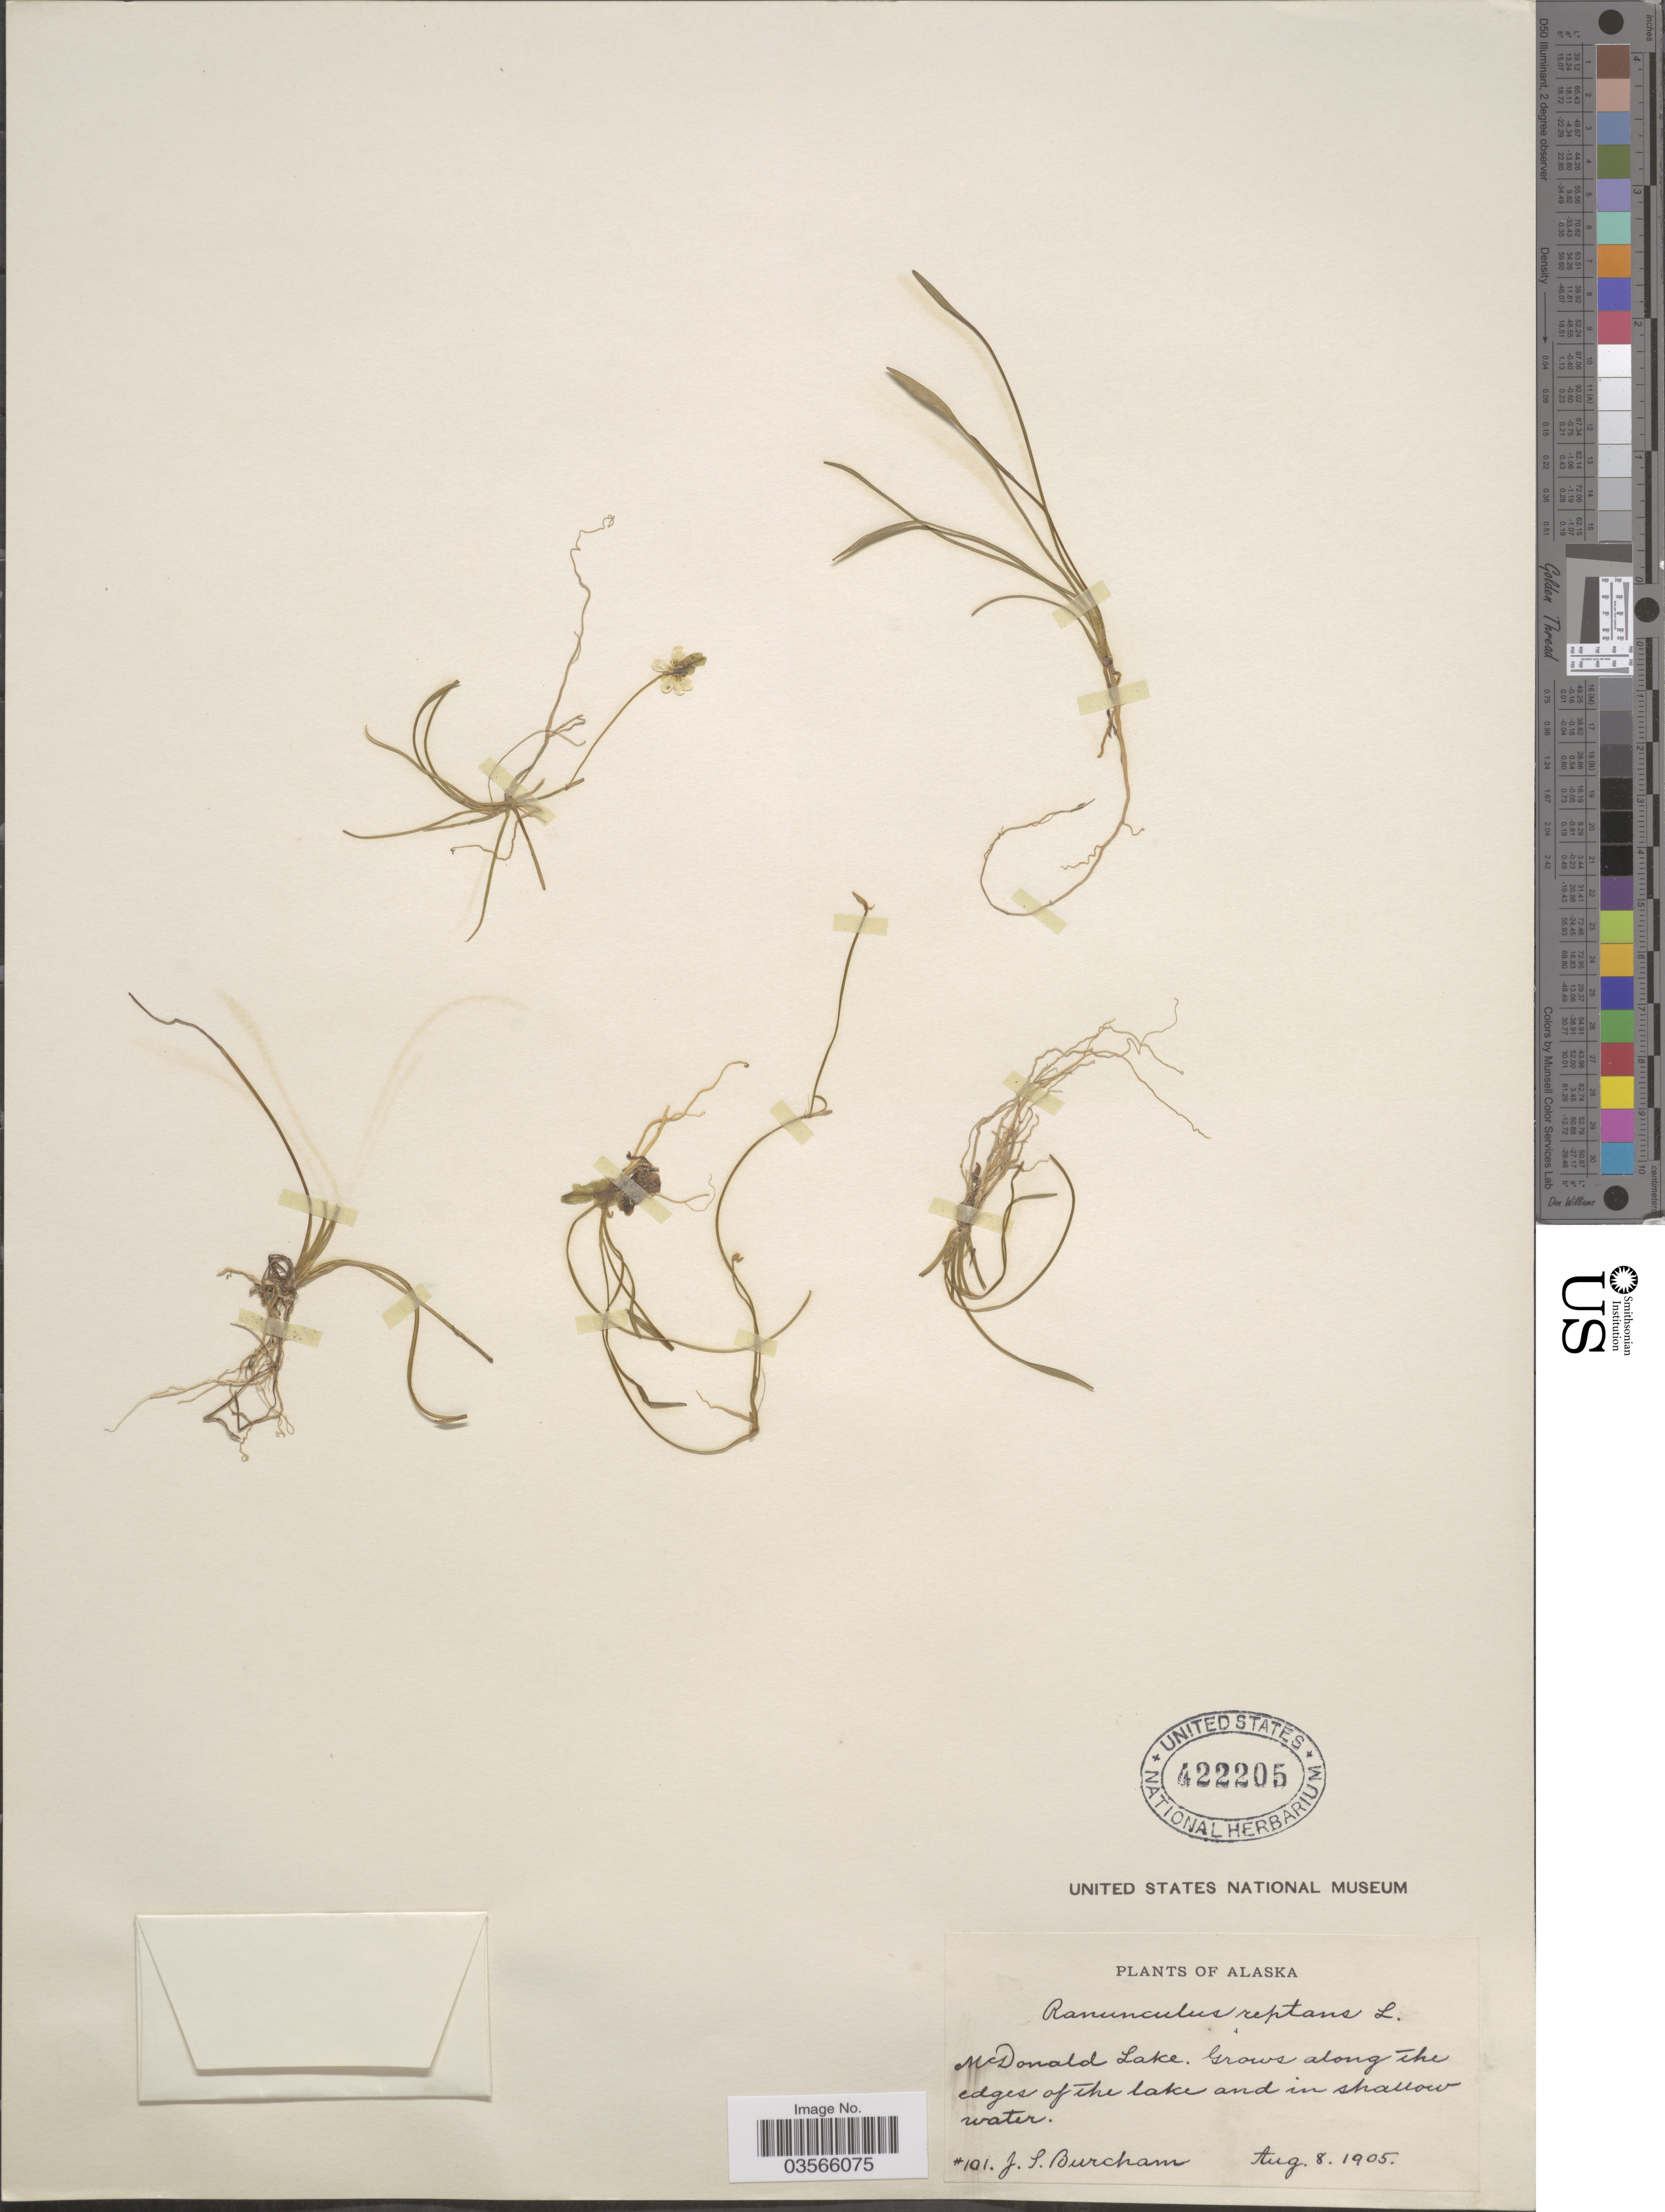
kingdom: Plantae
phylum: Tracheophyta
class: Magnoliopsida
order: Ranunculales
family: Ranunculaceae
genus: Ranunculus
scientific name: Ranunculus flammula var. filiformis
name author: (Michx.) Hook.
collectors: J. Burcham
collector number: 101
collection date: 1905-08-08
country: United States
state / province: Alaska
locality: McDonald Lake.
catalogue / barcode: US 422205